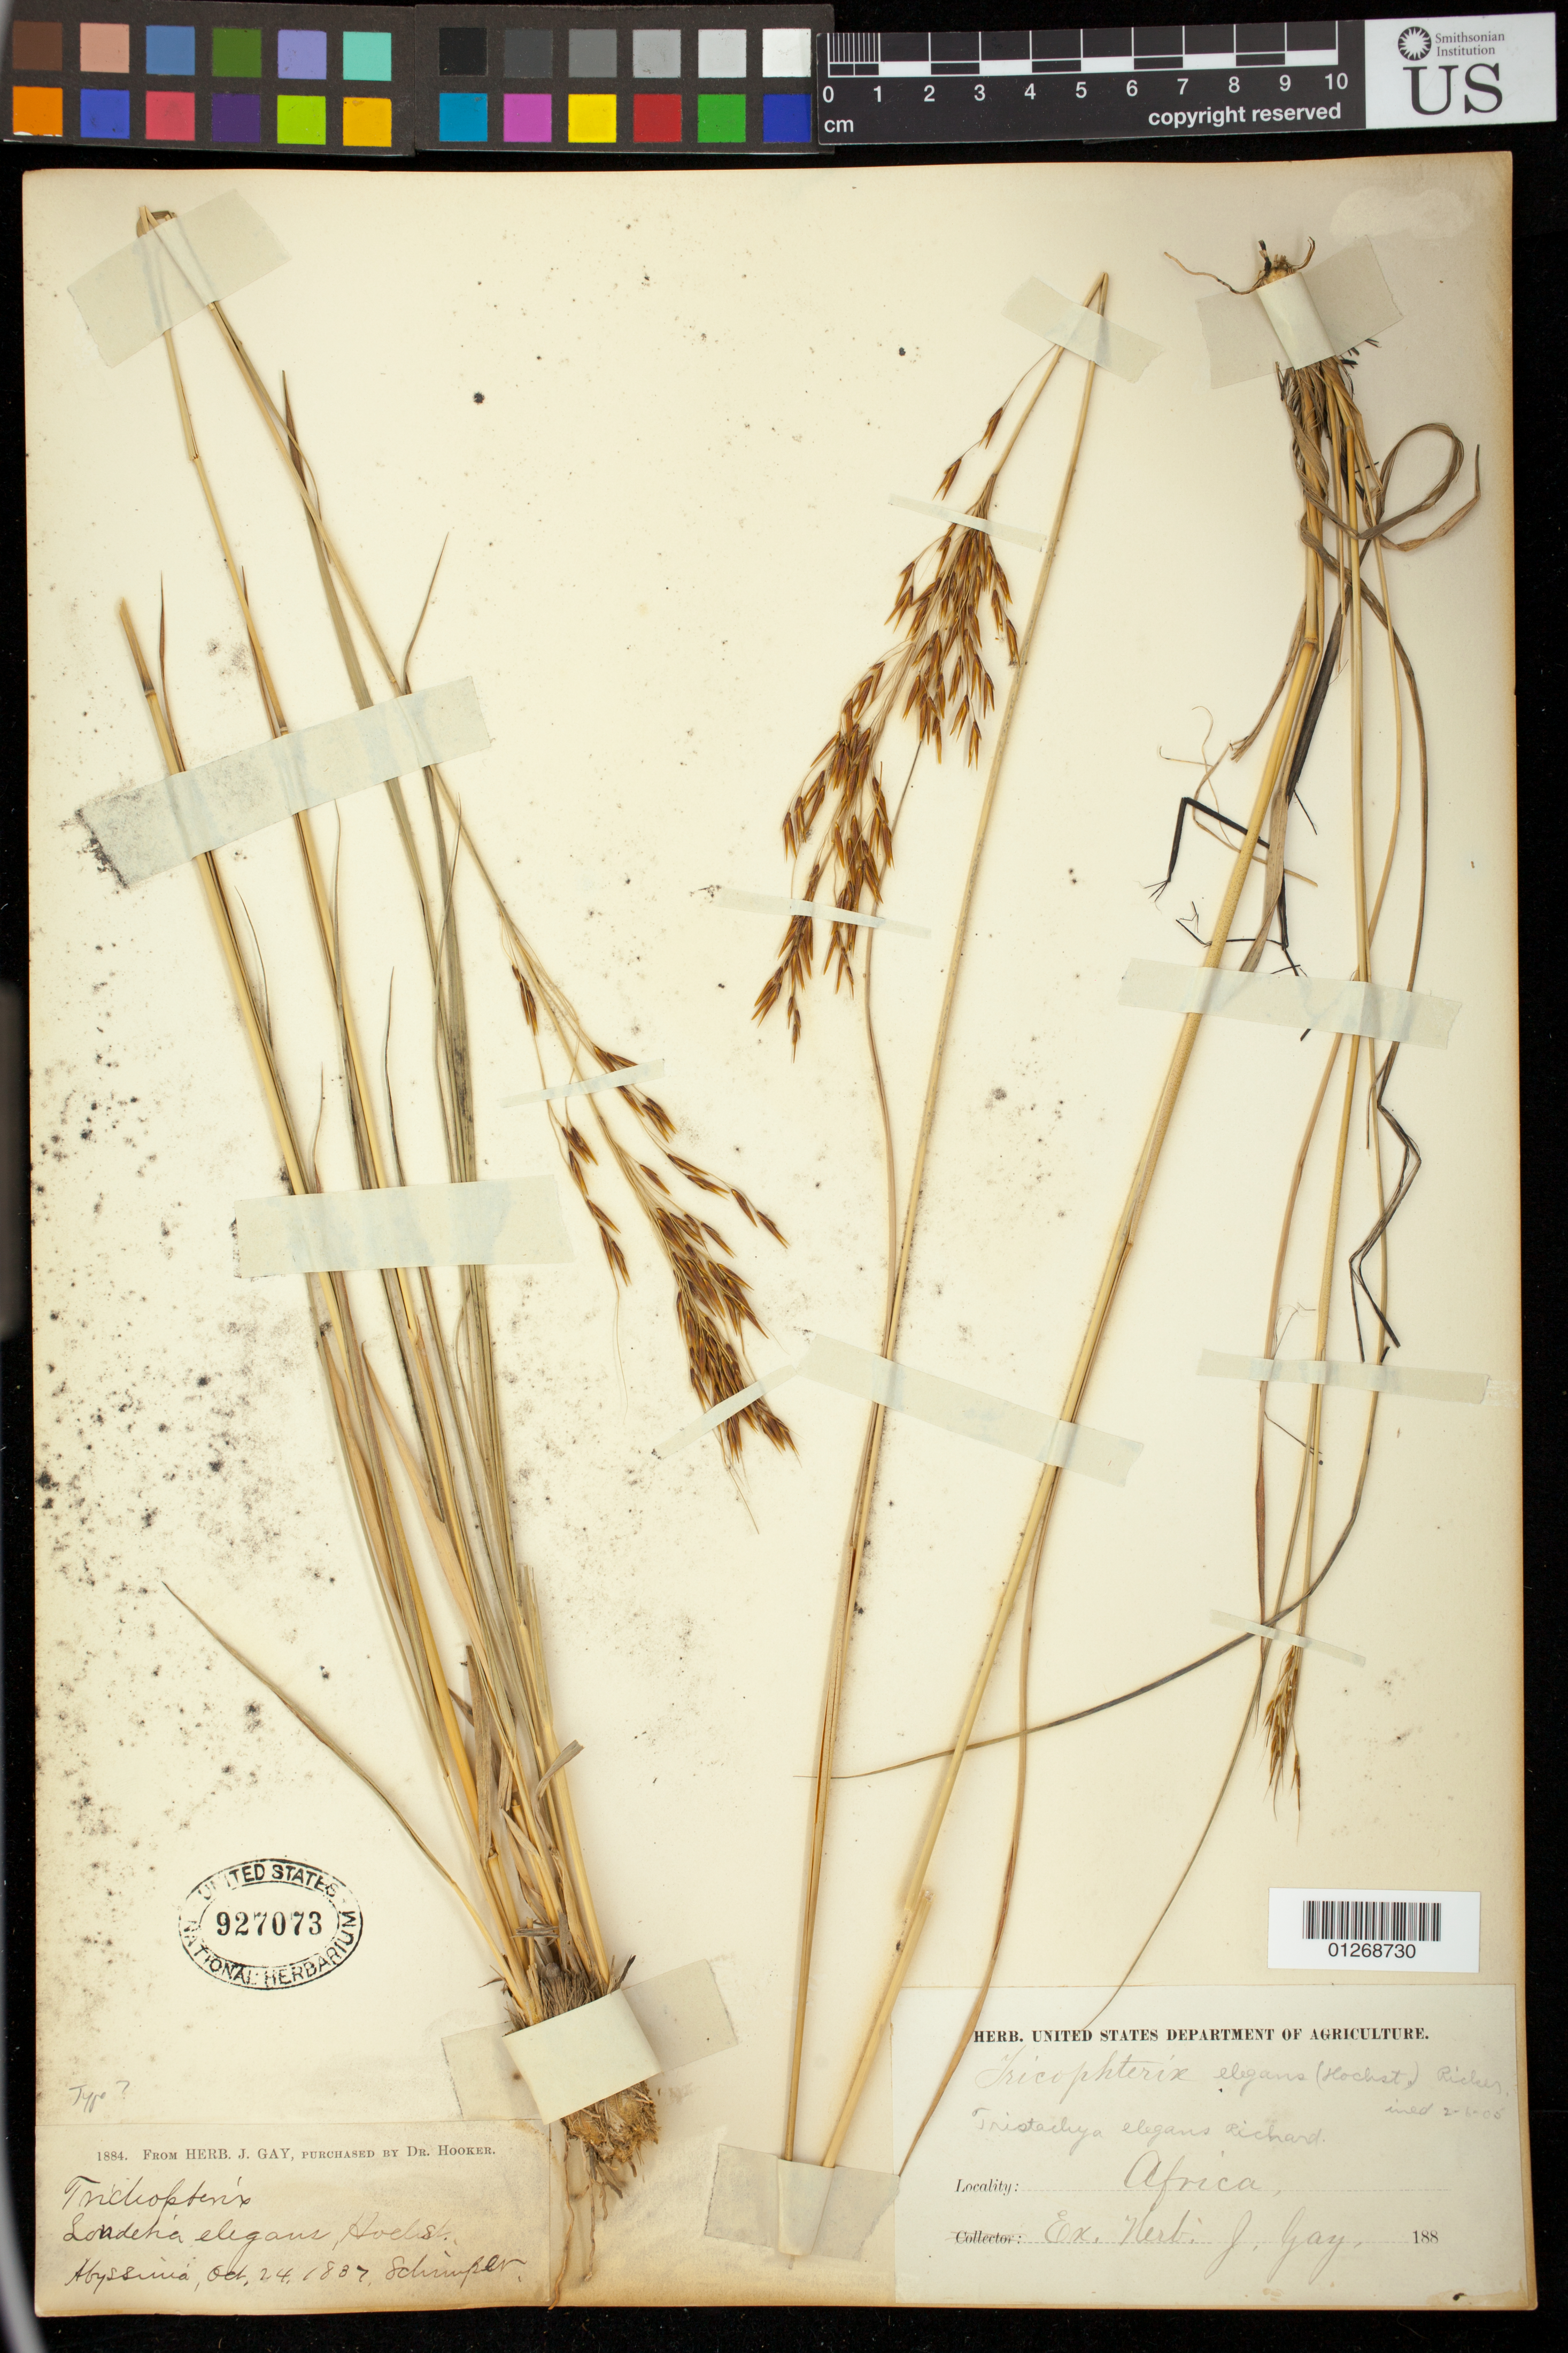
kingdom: Plantae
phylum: Tracheophyta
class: Liliopsida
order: Poales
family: Poaceae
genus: Loudetia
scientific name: Loudetia elegans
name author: Hochst. ex A. Braun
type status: Possible Type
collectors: G. W. Schimper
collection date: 1837-10-24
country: Ethiopia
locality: Abyssinia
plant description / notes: Label without collection number or precise locality, but collection date (24 Oct 1837) is same as for type of Loudetia elegans Hochst. ex A. Braun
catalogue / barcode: US 927073